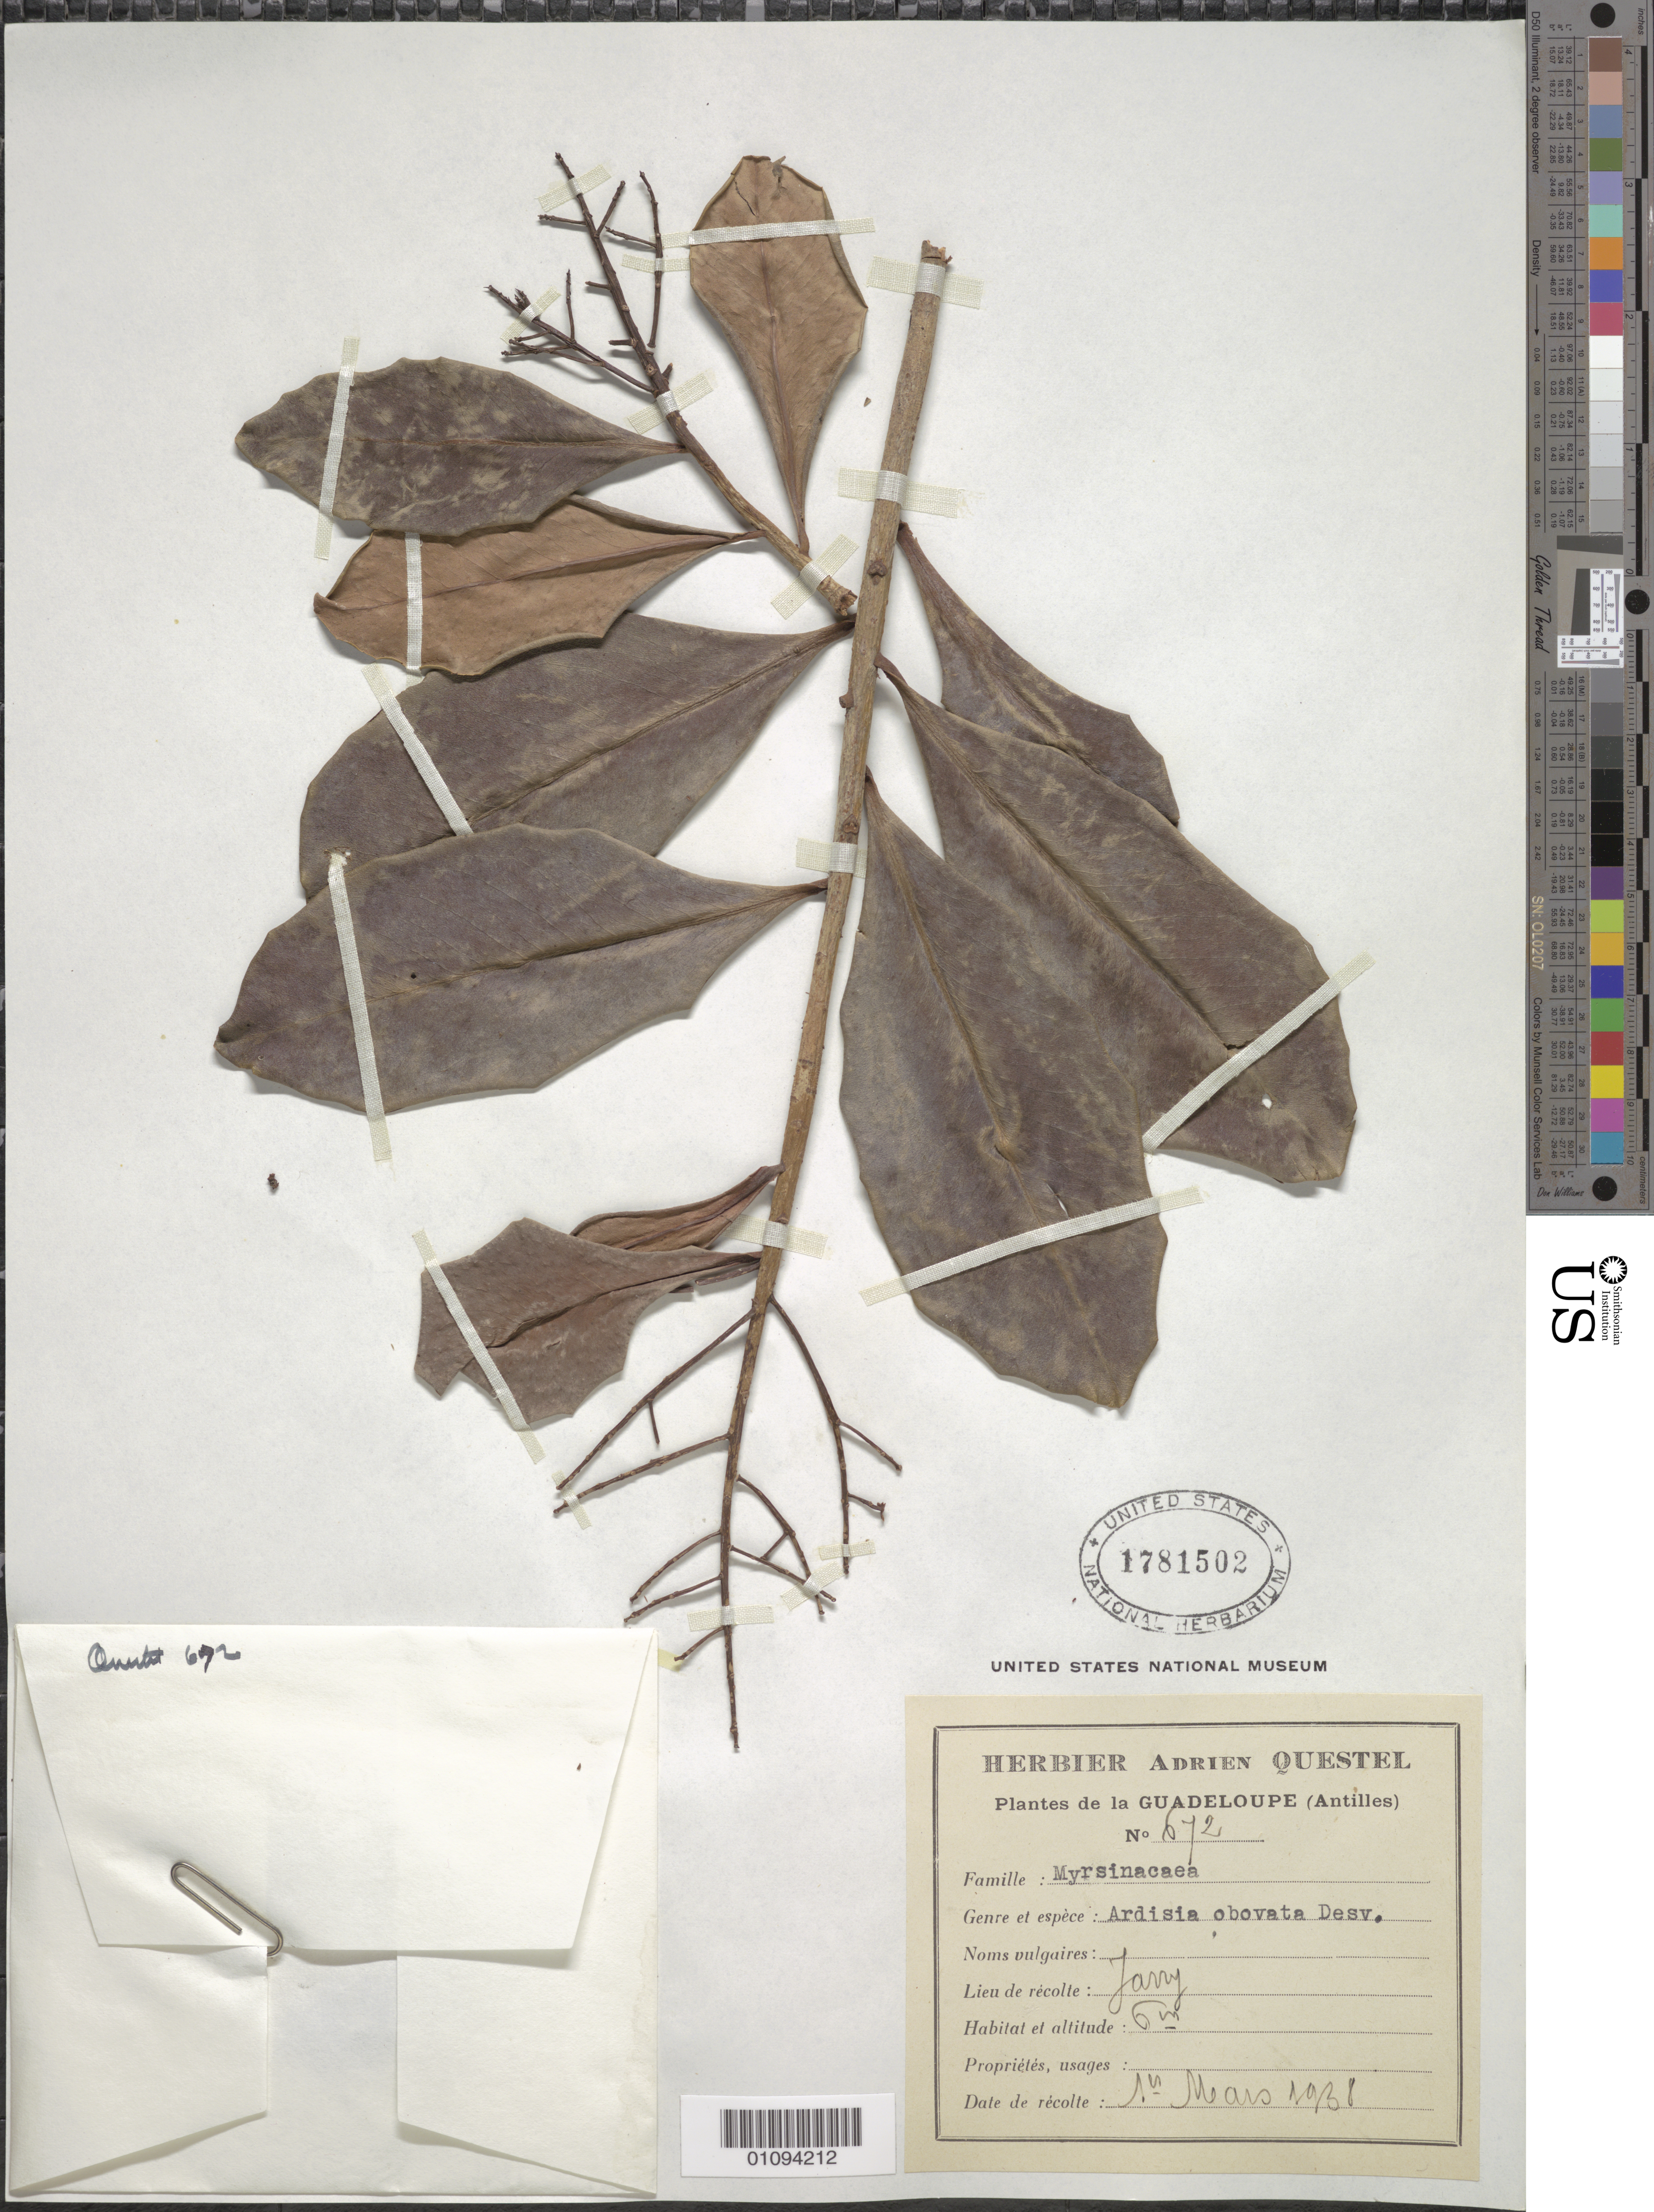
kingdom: Plantae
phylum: Tracheophyta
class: Magnoliopsida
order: Ericales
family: Primulaceae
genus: Ardisia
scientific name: Ardisia obovata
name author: Desv. ex Ham.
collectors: A. Questel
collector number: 672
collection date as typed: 01 Mar 1938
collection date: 1938-03-01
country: Guadeloupe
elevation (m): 6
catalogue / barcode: US 1781502